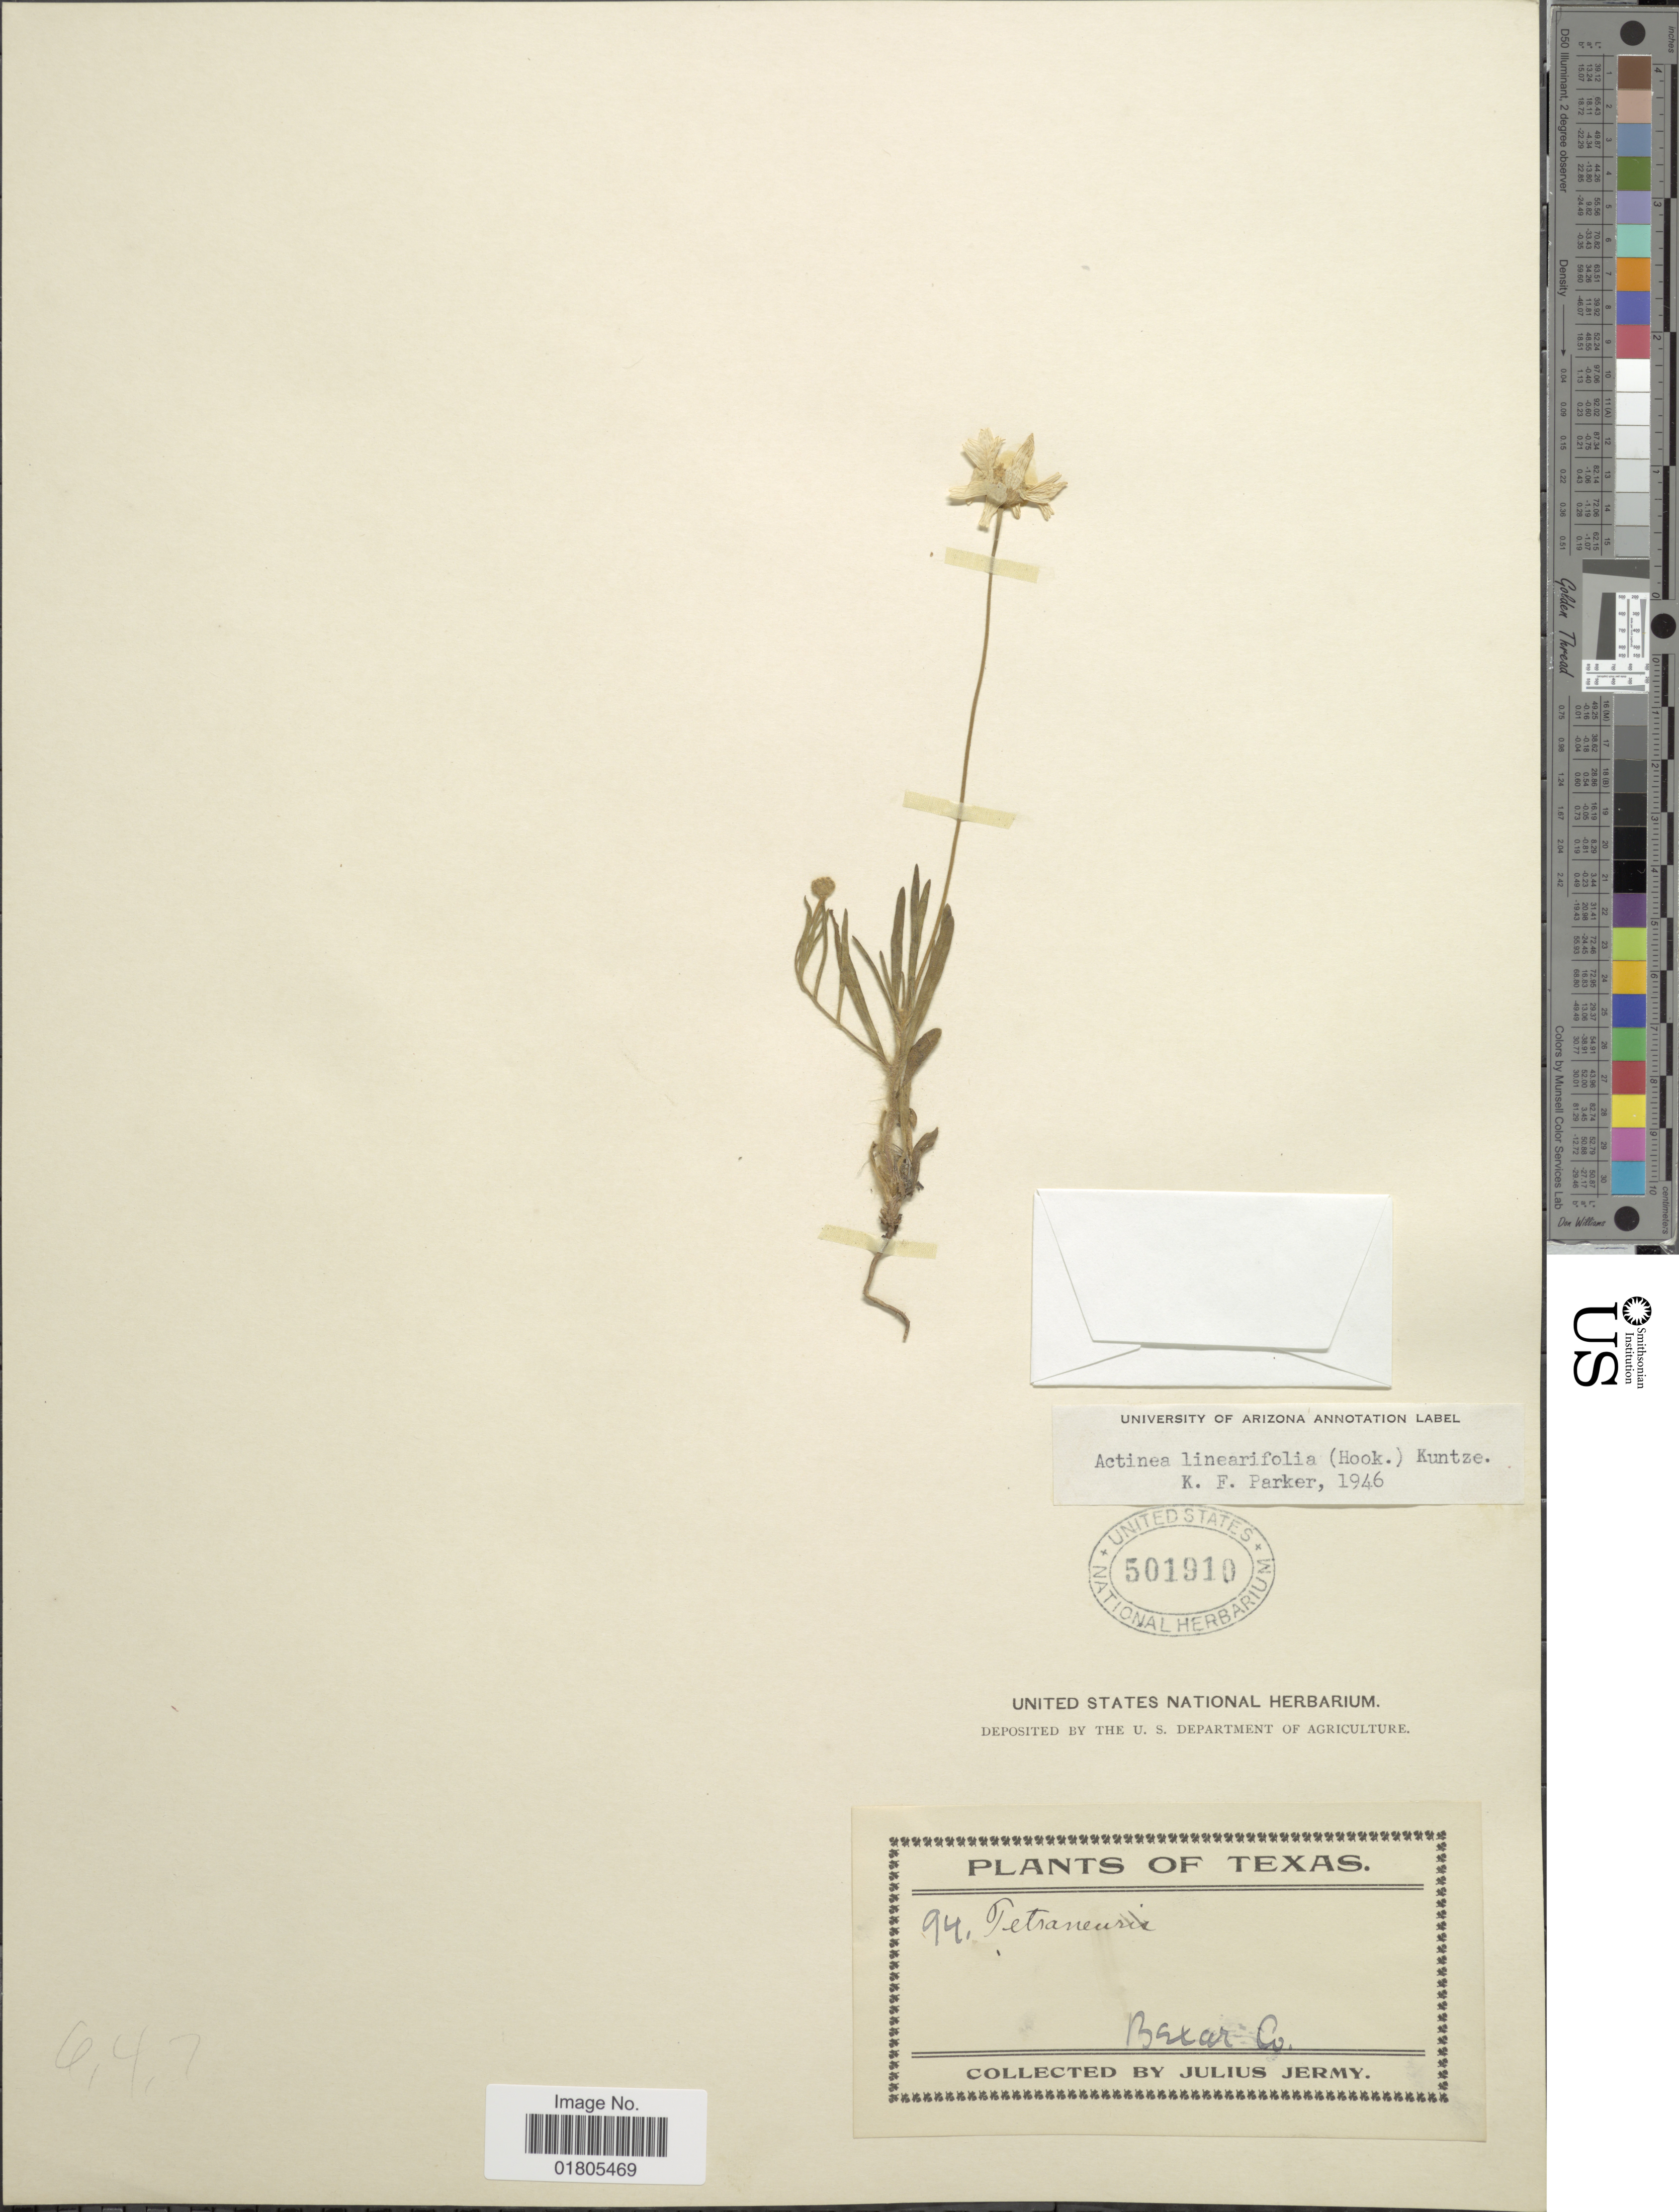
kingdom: Plantae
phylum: Tracheophyta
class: Magnoliopsida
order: Asterales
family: Asteraceae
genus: Actinea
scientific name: Actinea linearifolia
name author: (Hook.) Kuntze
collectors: J. Jermy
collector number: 94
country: United States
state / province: Texas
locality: Bexar Co.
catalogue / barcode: US 501910